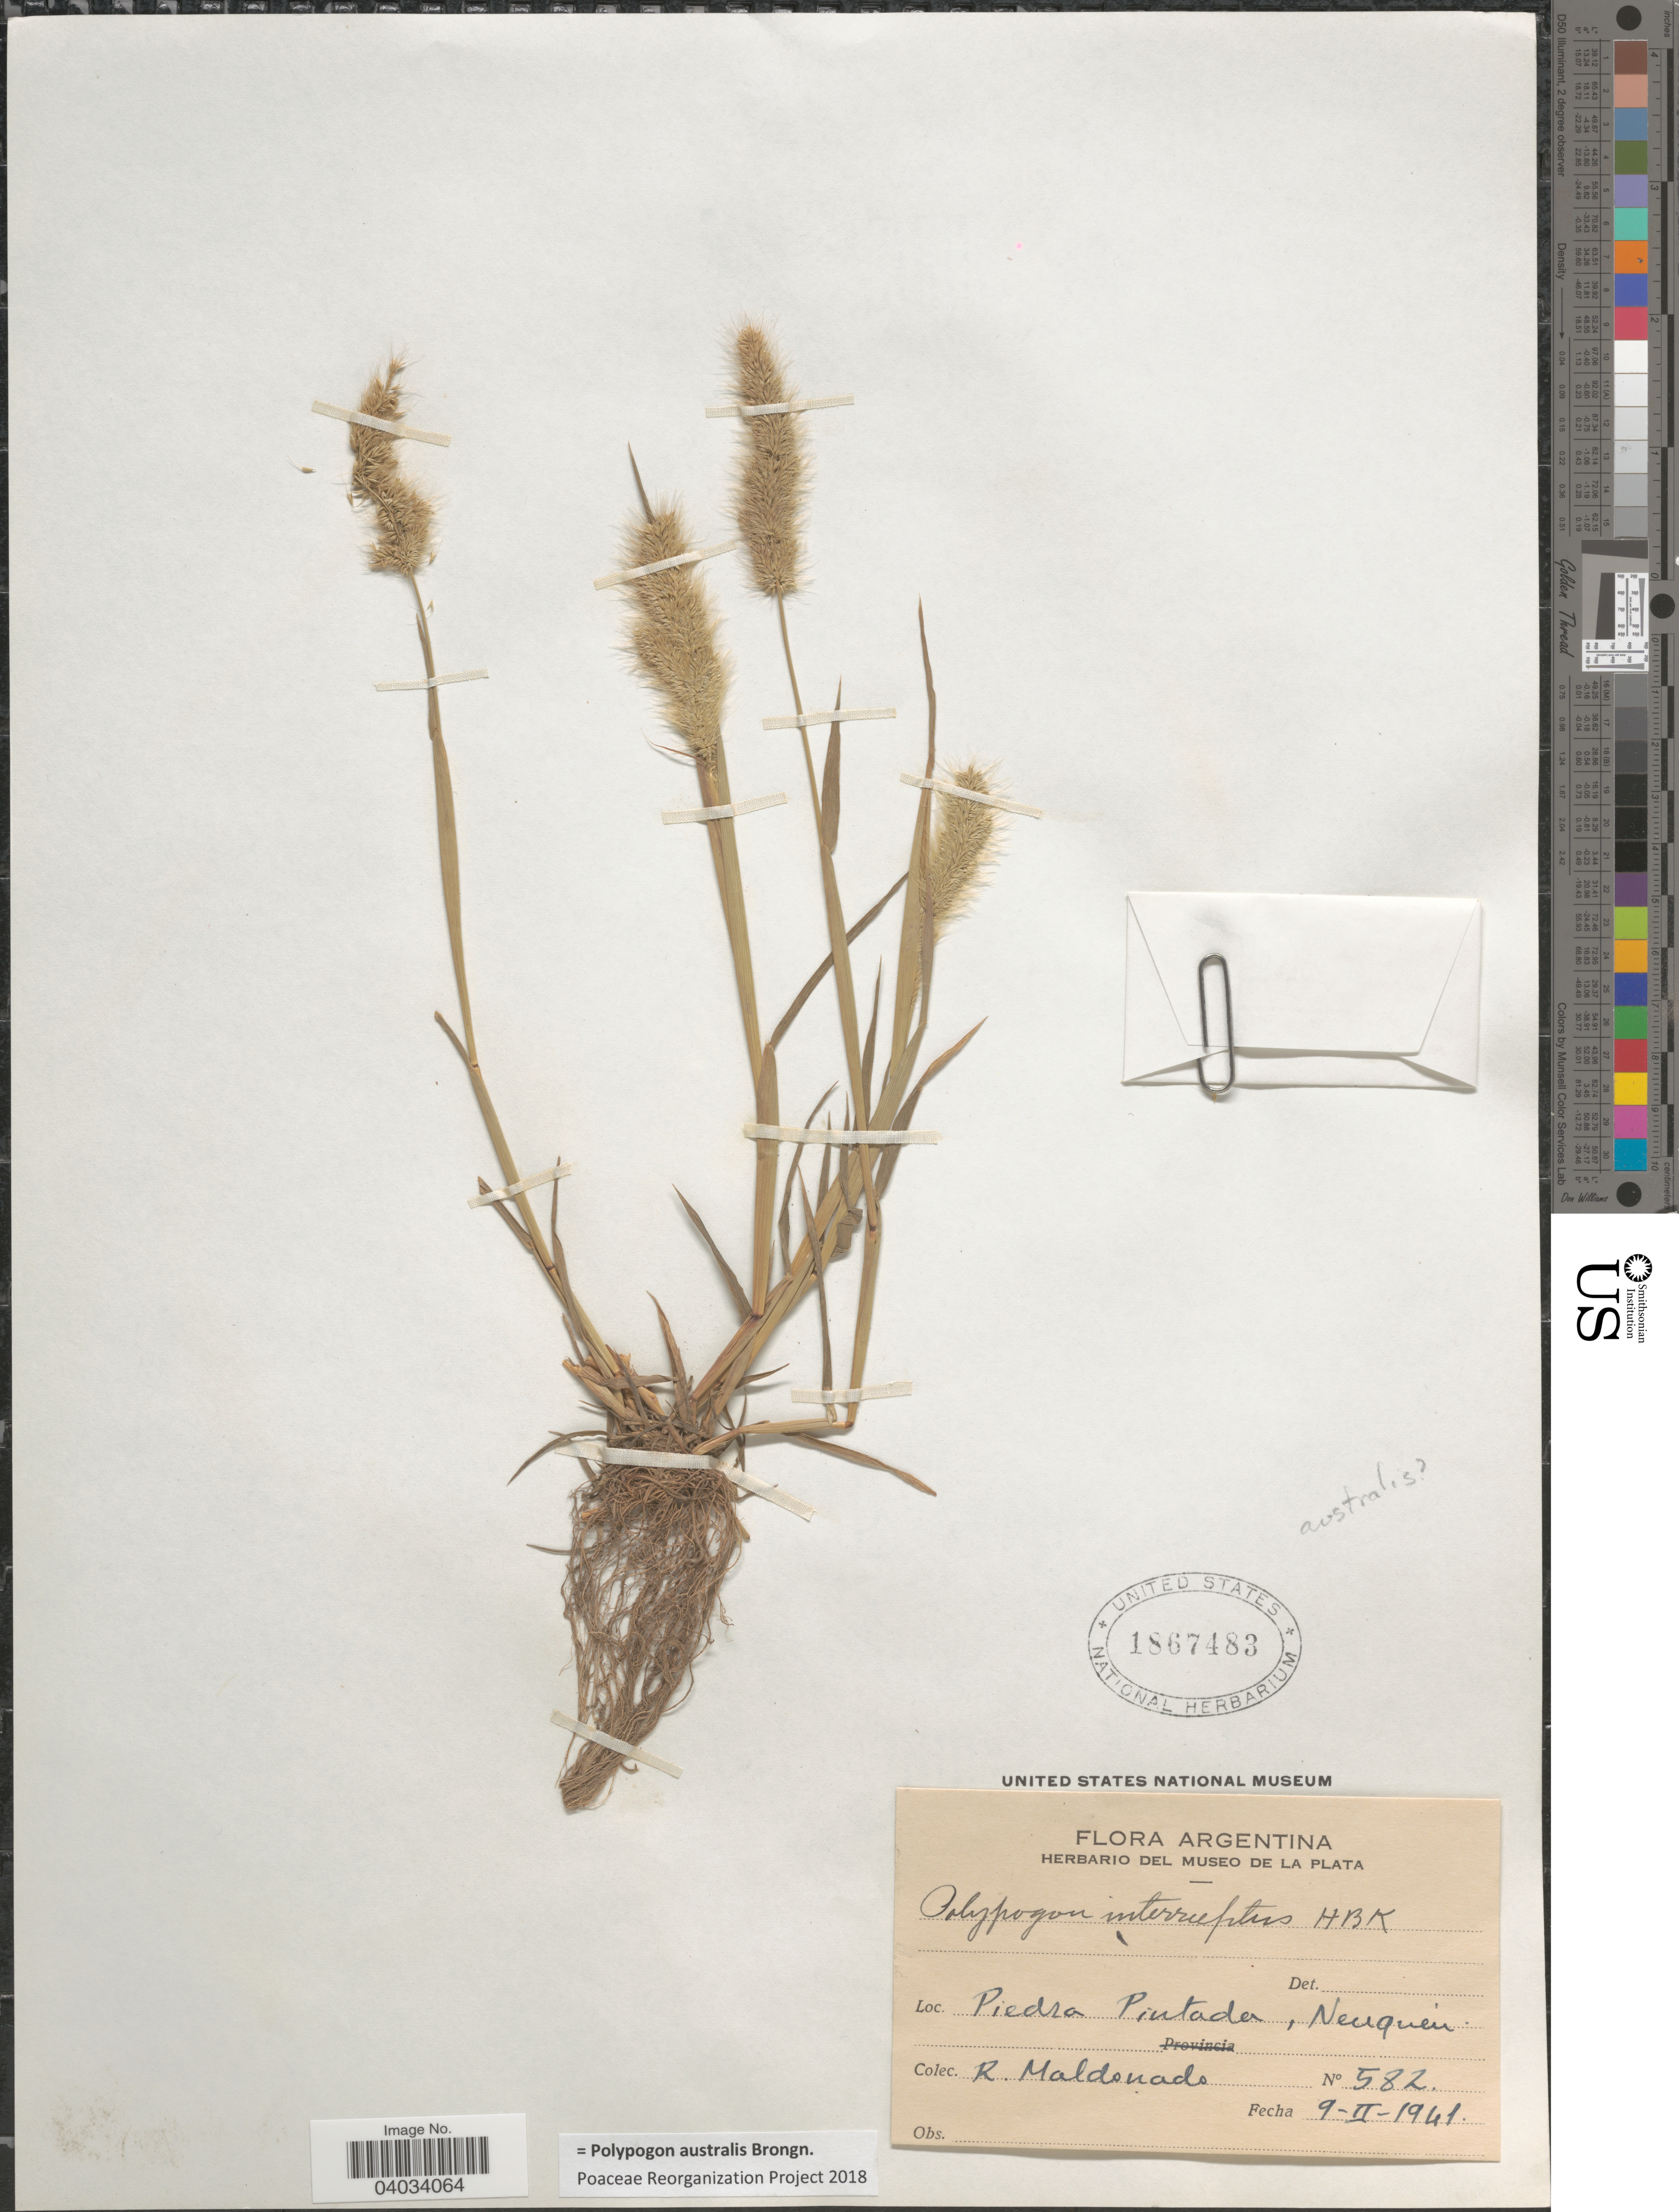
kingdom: Plantae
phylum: Tracheophyta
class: Liliopsida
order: Poales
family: Poaceae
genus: Polypogon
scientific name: Polypogon australis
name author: Brongn.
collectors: R. Maldonado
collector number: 582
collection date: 1941-02-09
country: Argentina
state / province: Neuquen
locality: Piedra Pintada.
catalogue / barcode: US 1867483